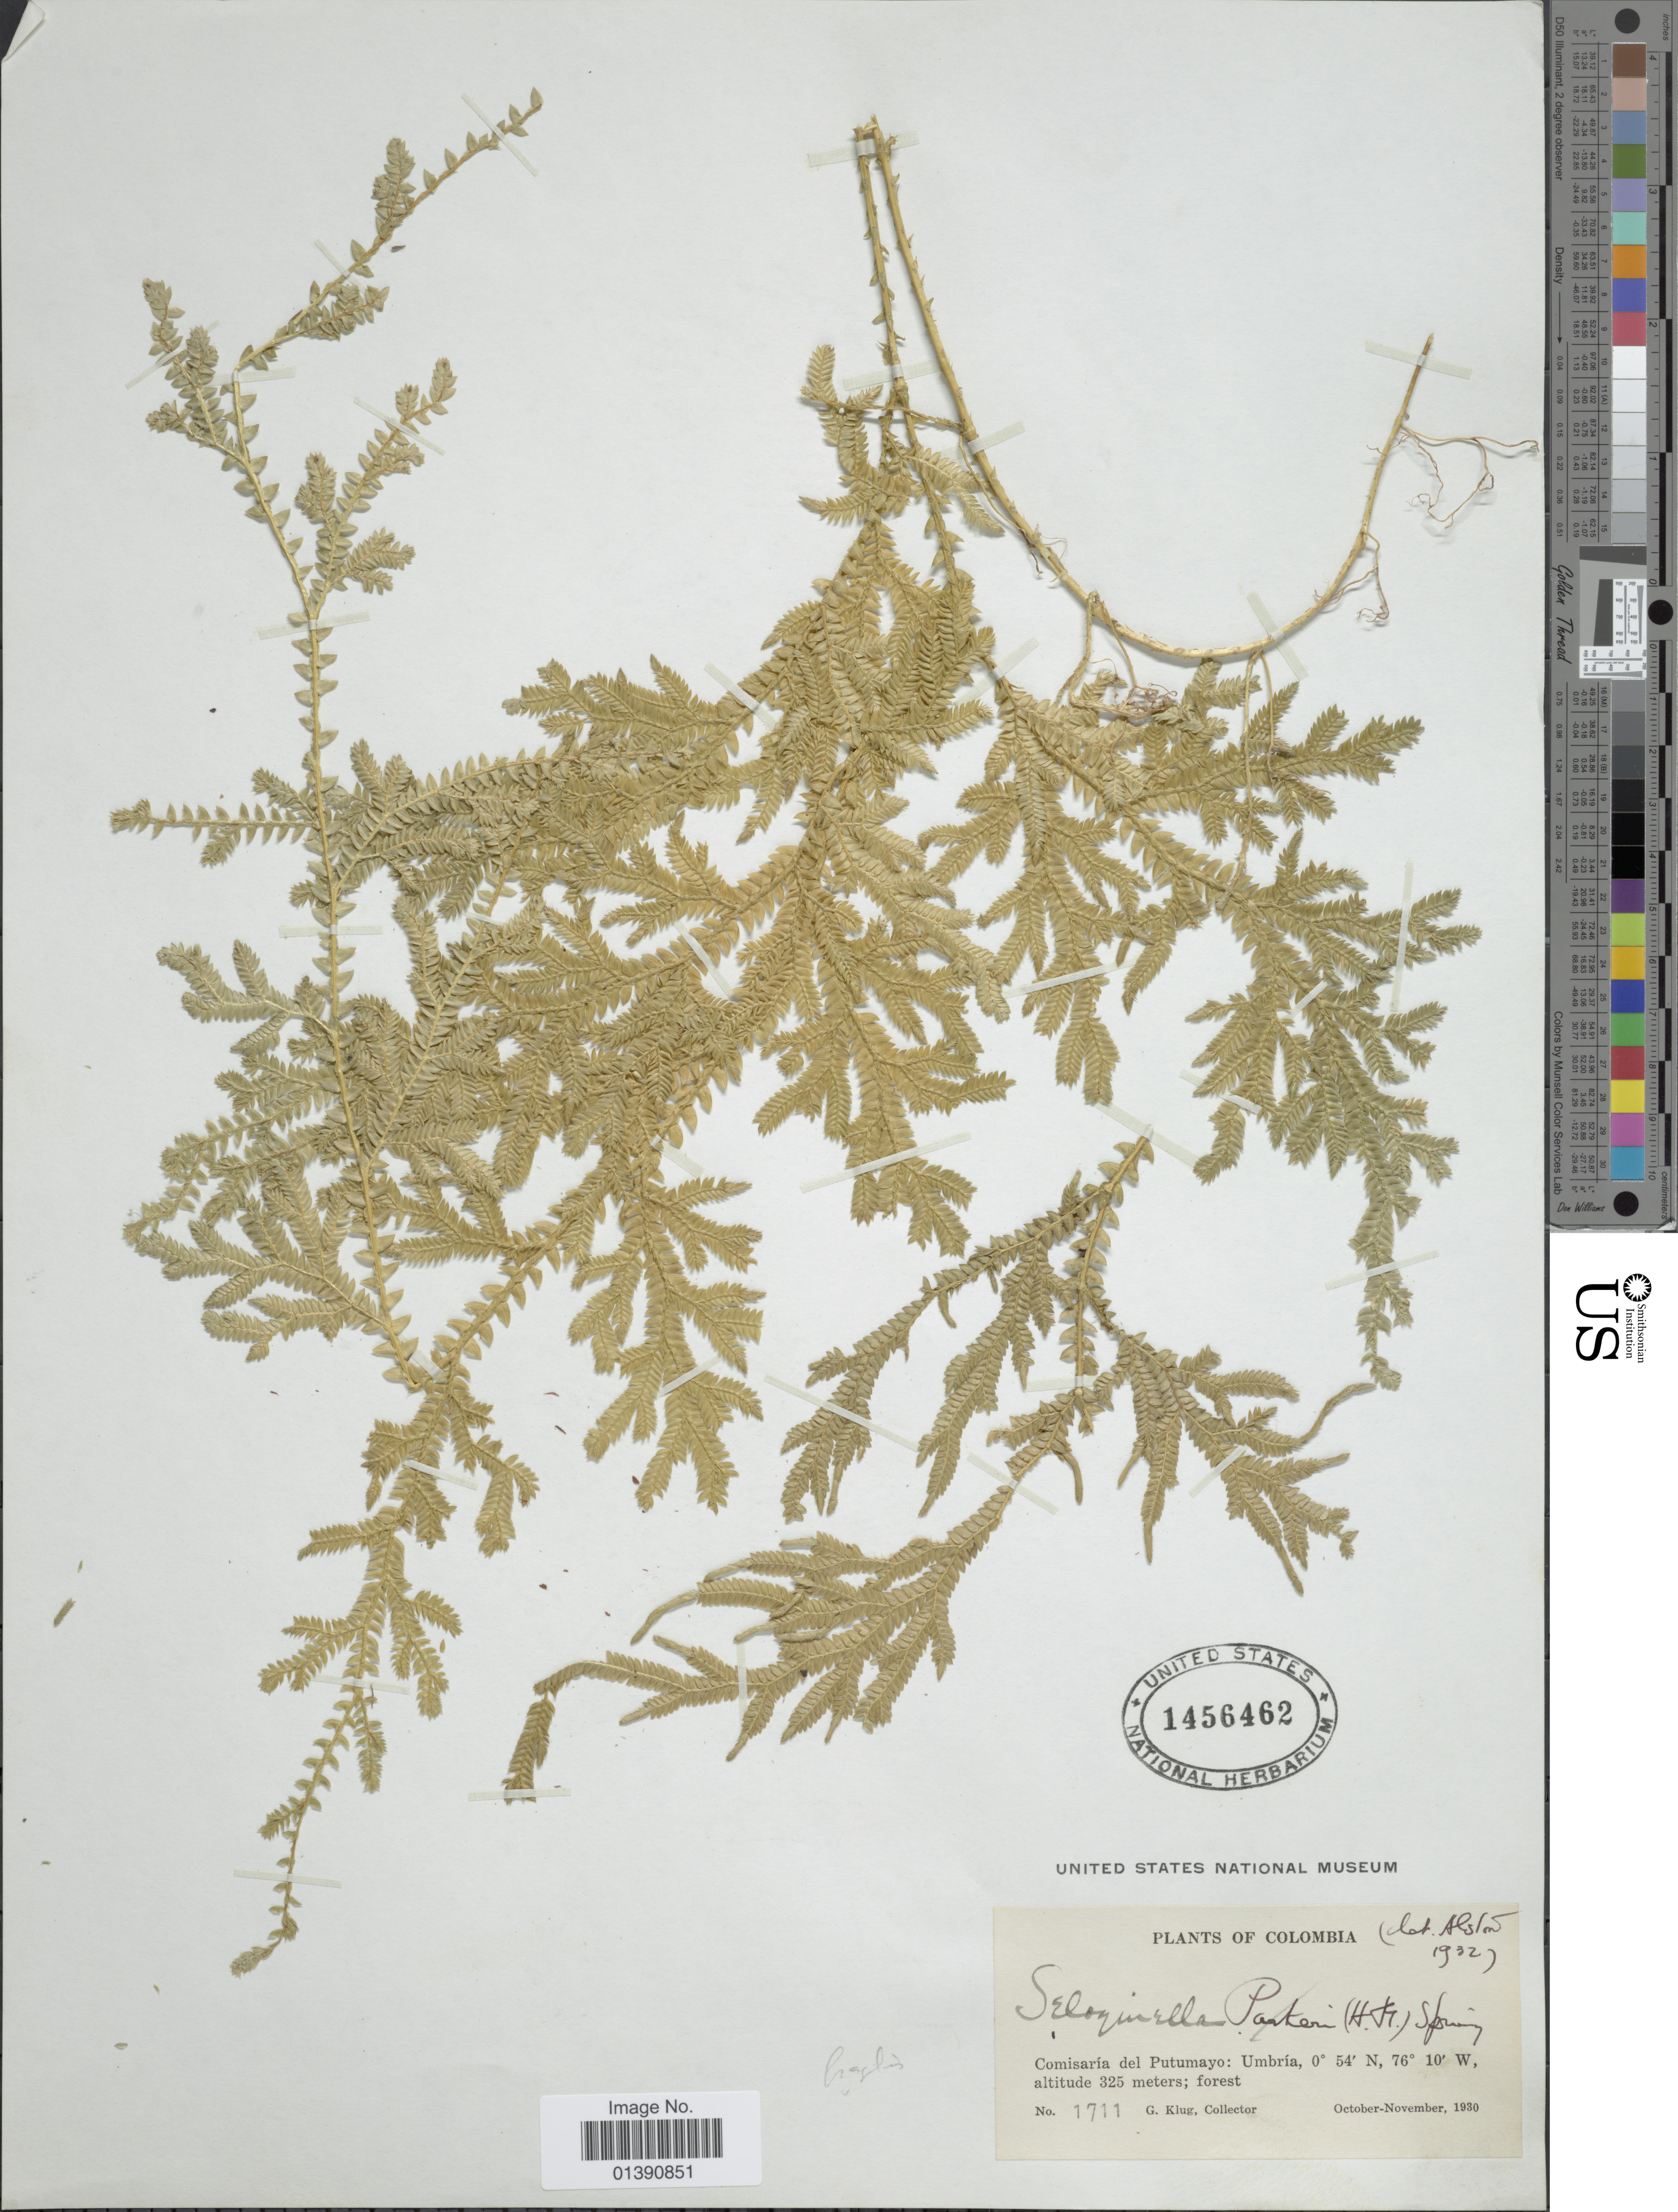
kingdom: Plantae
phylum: Tracheophyta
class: Lycopodiopsida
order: Selaginellales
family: Selaginellaceae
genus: Selaginella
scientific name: Selaginella fragilis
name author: A. Braun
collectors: G. Klug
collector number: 1711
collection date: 1930-10/1930-11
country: Colombia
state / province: Putumayo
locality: Comisaria del Putumayo, Umbría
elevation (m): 325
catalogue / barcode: US 1456462